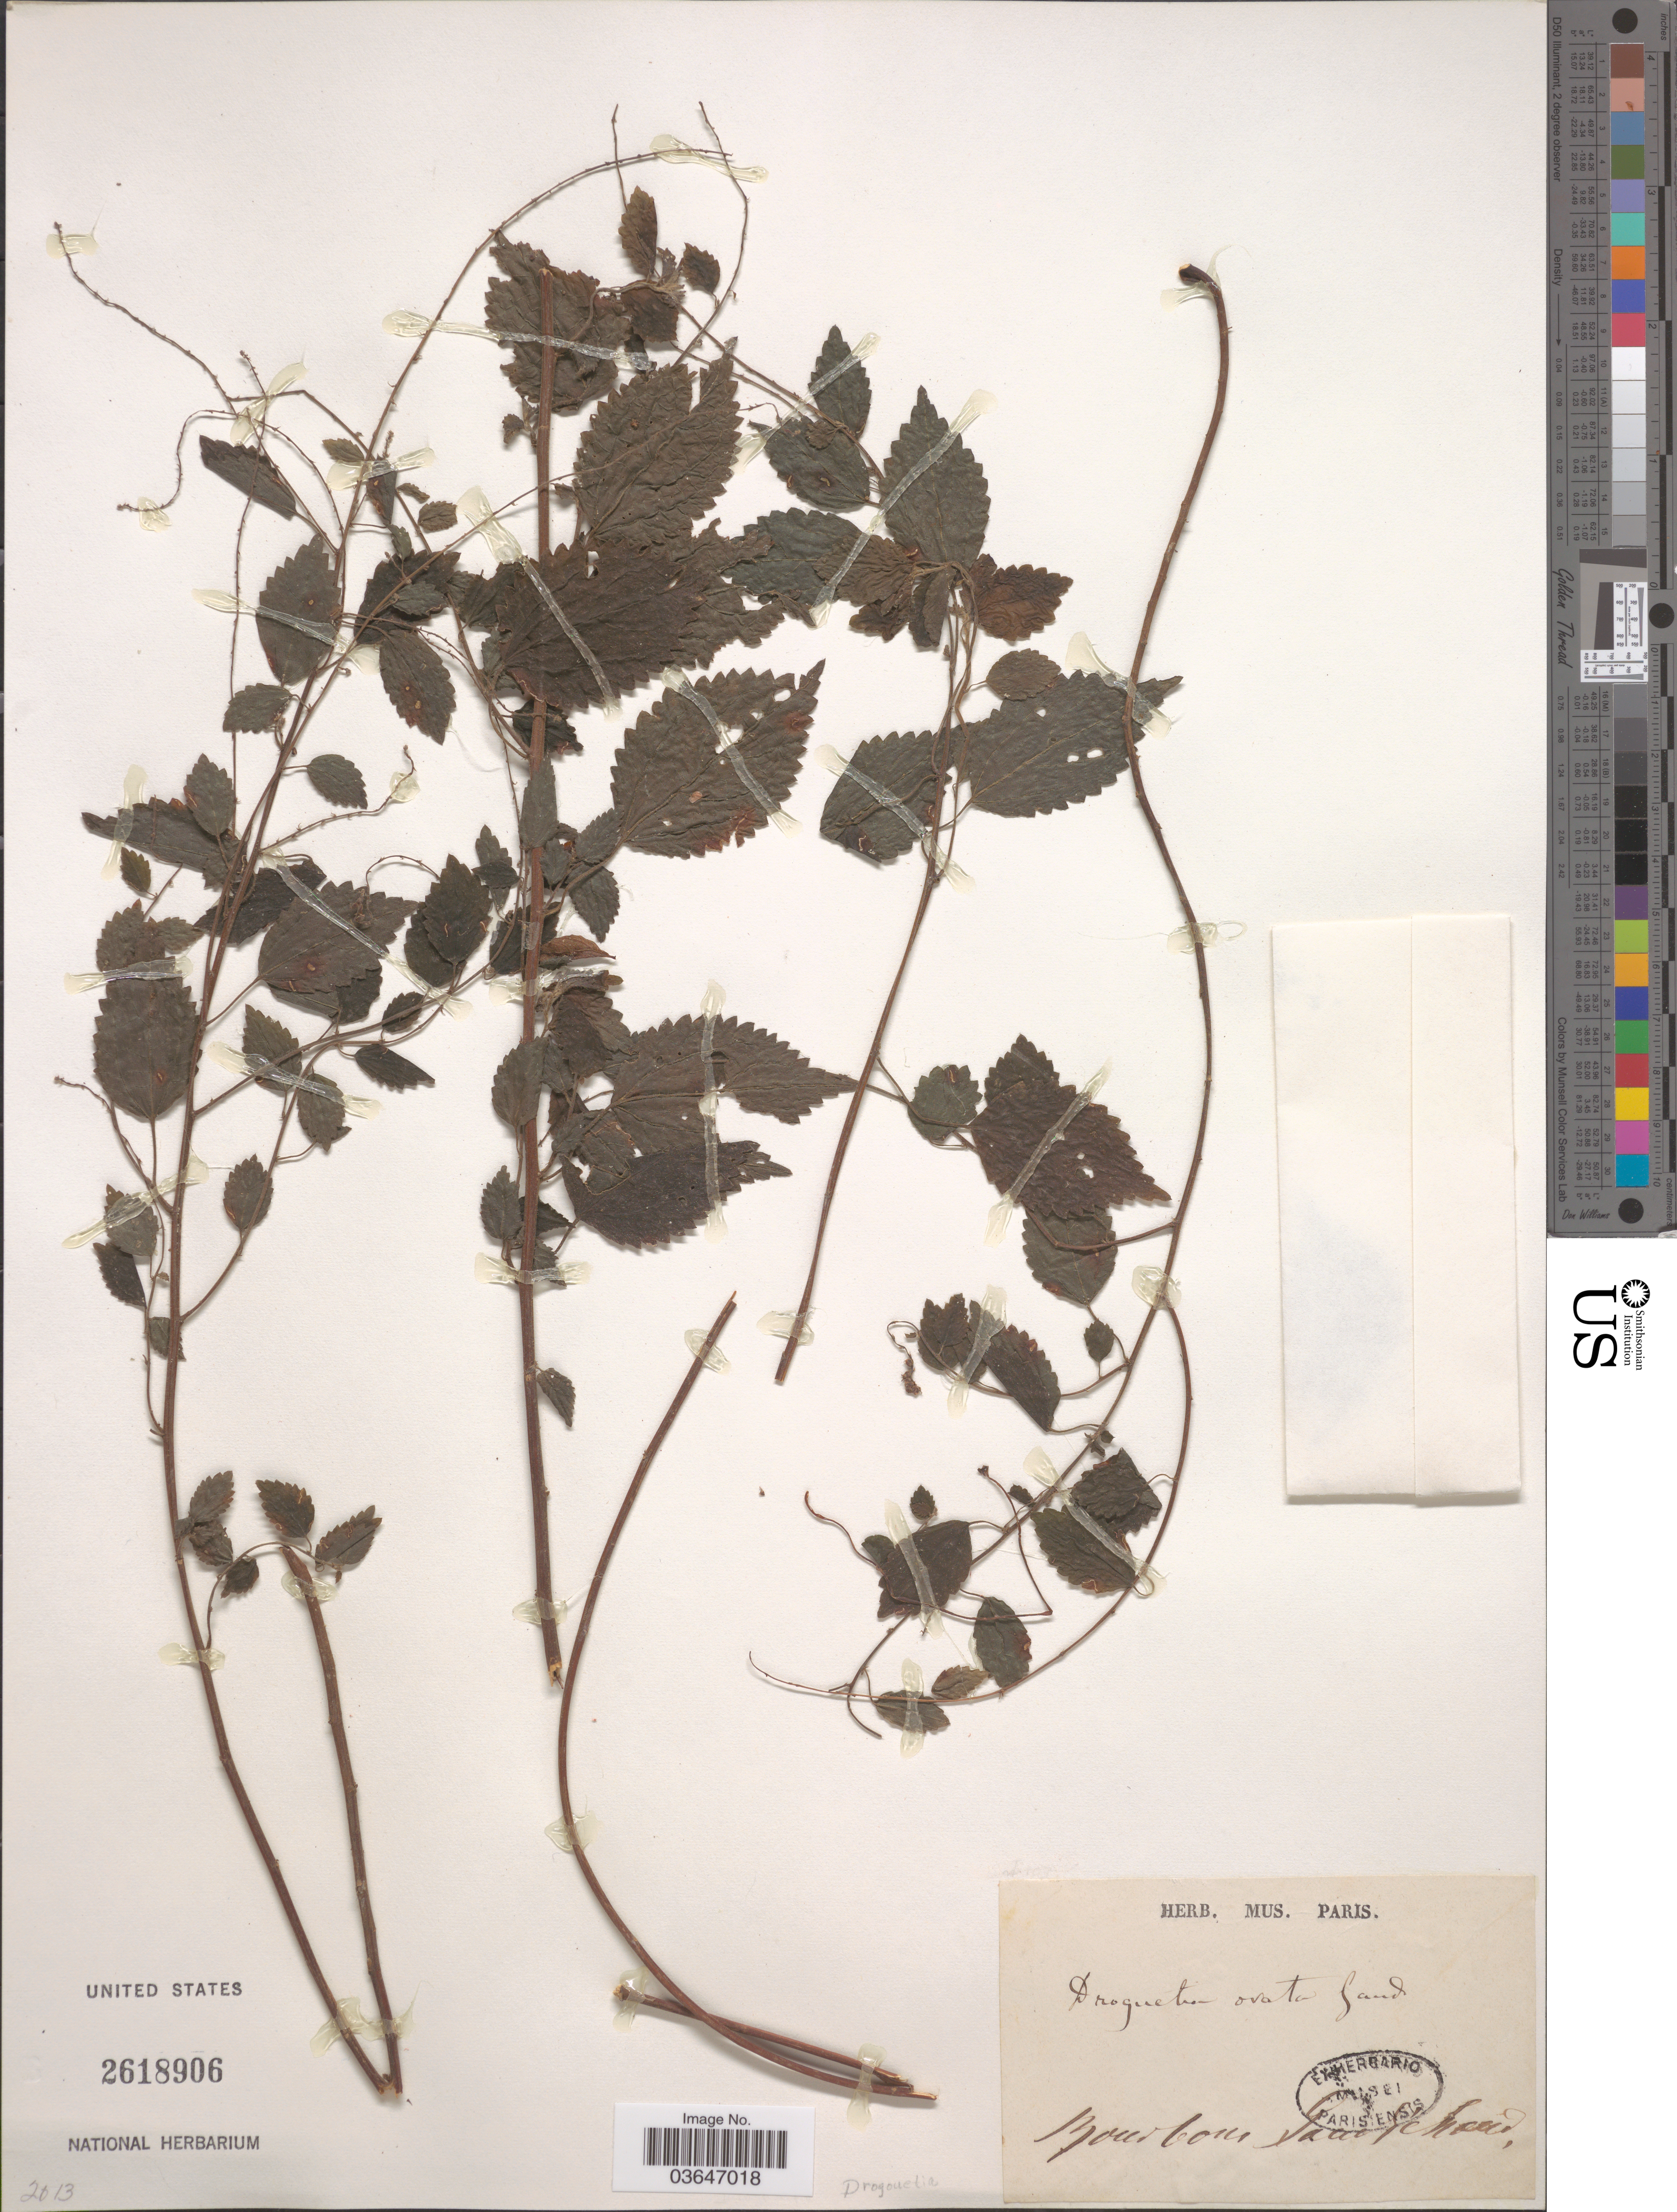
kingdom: Plantae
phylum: Tracheophyta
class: Magnoliopsida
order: Rosales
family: Urticaceae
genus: Droguetia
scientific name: Droguetia ovata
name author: Gaudich.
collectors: ex herb. Mus. Paris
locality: Bourbom Saui l'Chaud. [interpreted]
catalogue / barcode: US 2618906